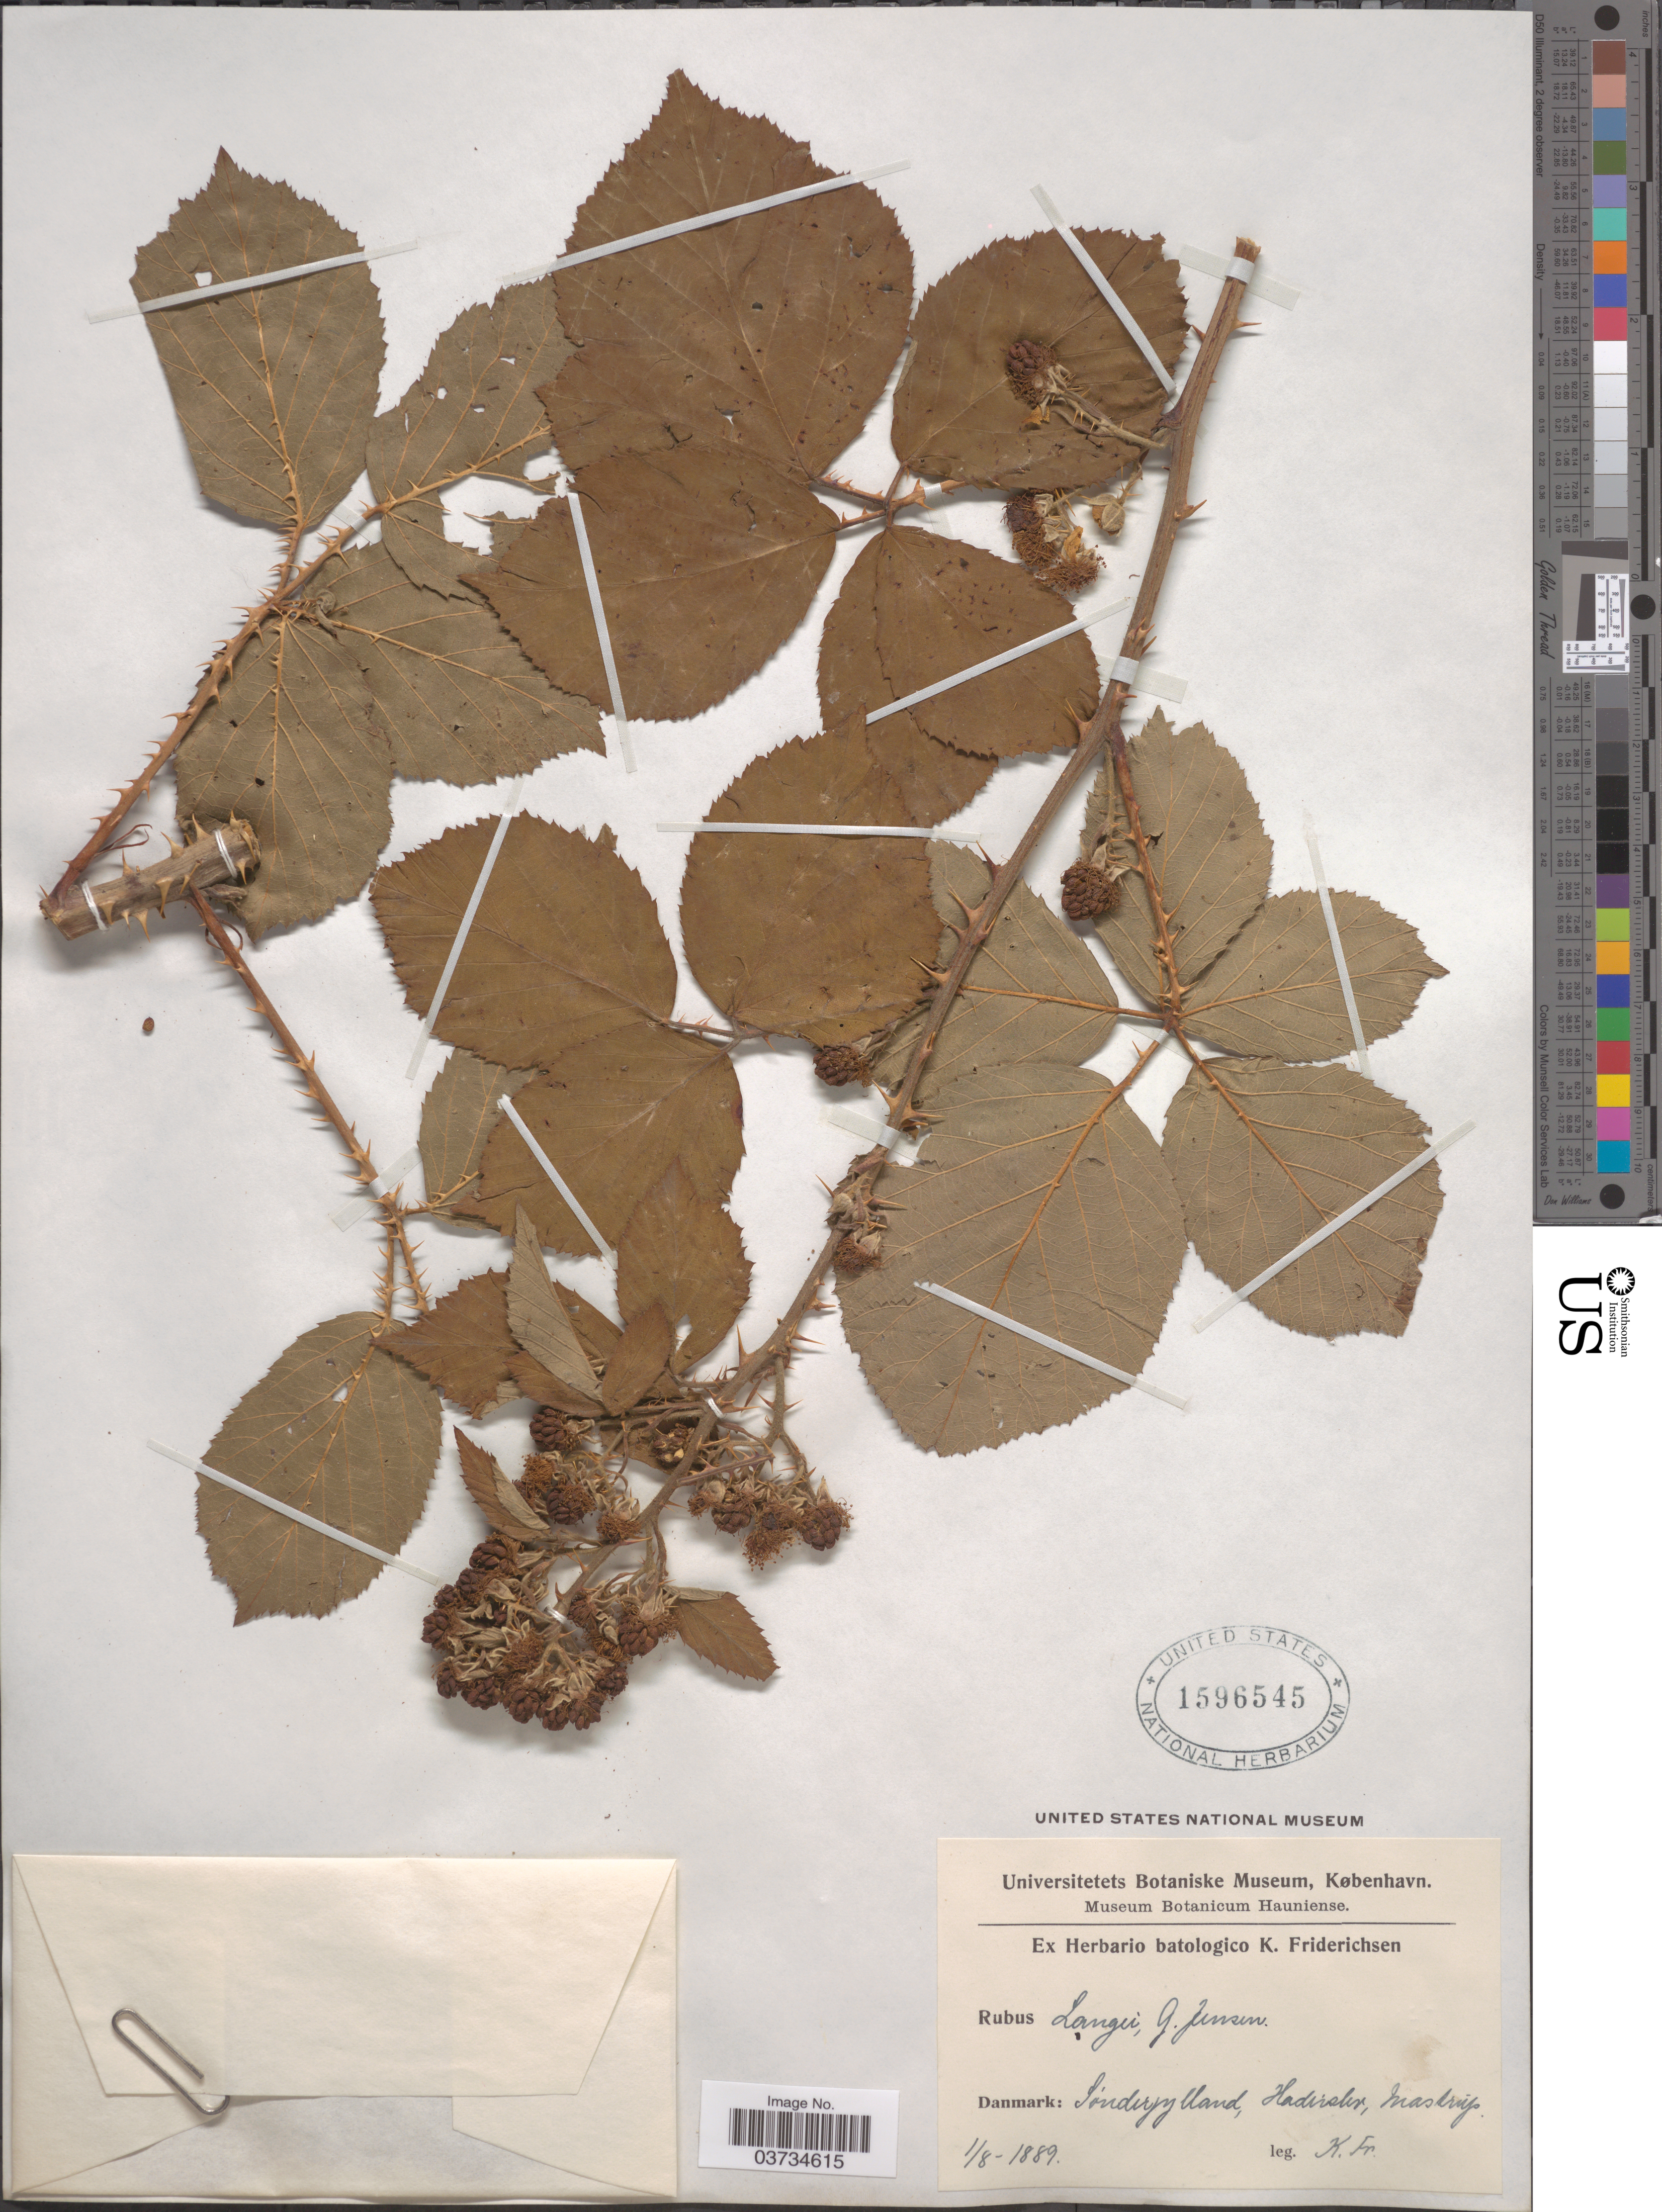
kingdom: Plantae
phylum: Tracheophyta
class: Magnoliopsida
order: Rosales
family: Rosaceae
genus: Rubus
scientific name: Rubus langei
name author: Jensen ex Frid. & Gelert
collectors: K. Friderichsen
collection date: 1889-08-01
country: Denmark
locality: Sónderjylland, Haderslev, Mastrúp.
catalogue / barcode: US 1596545